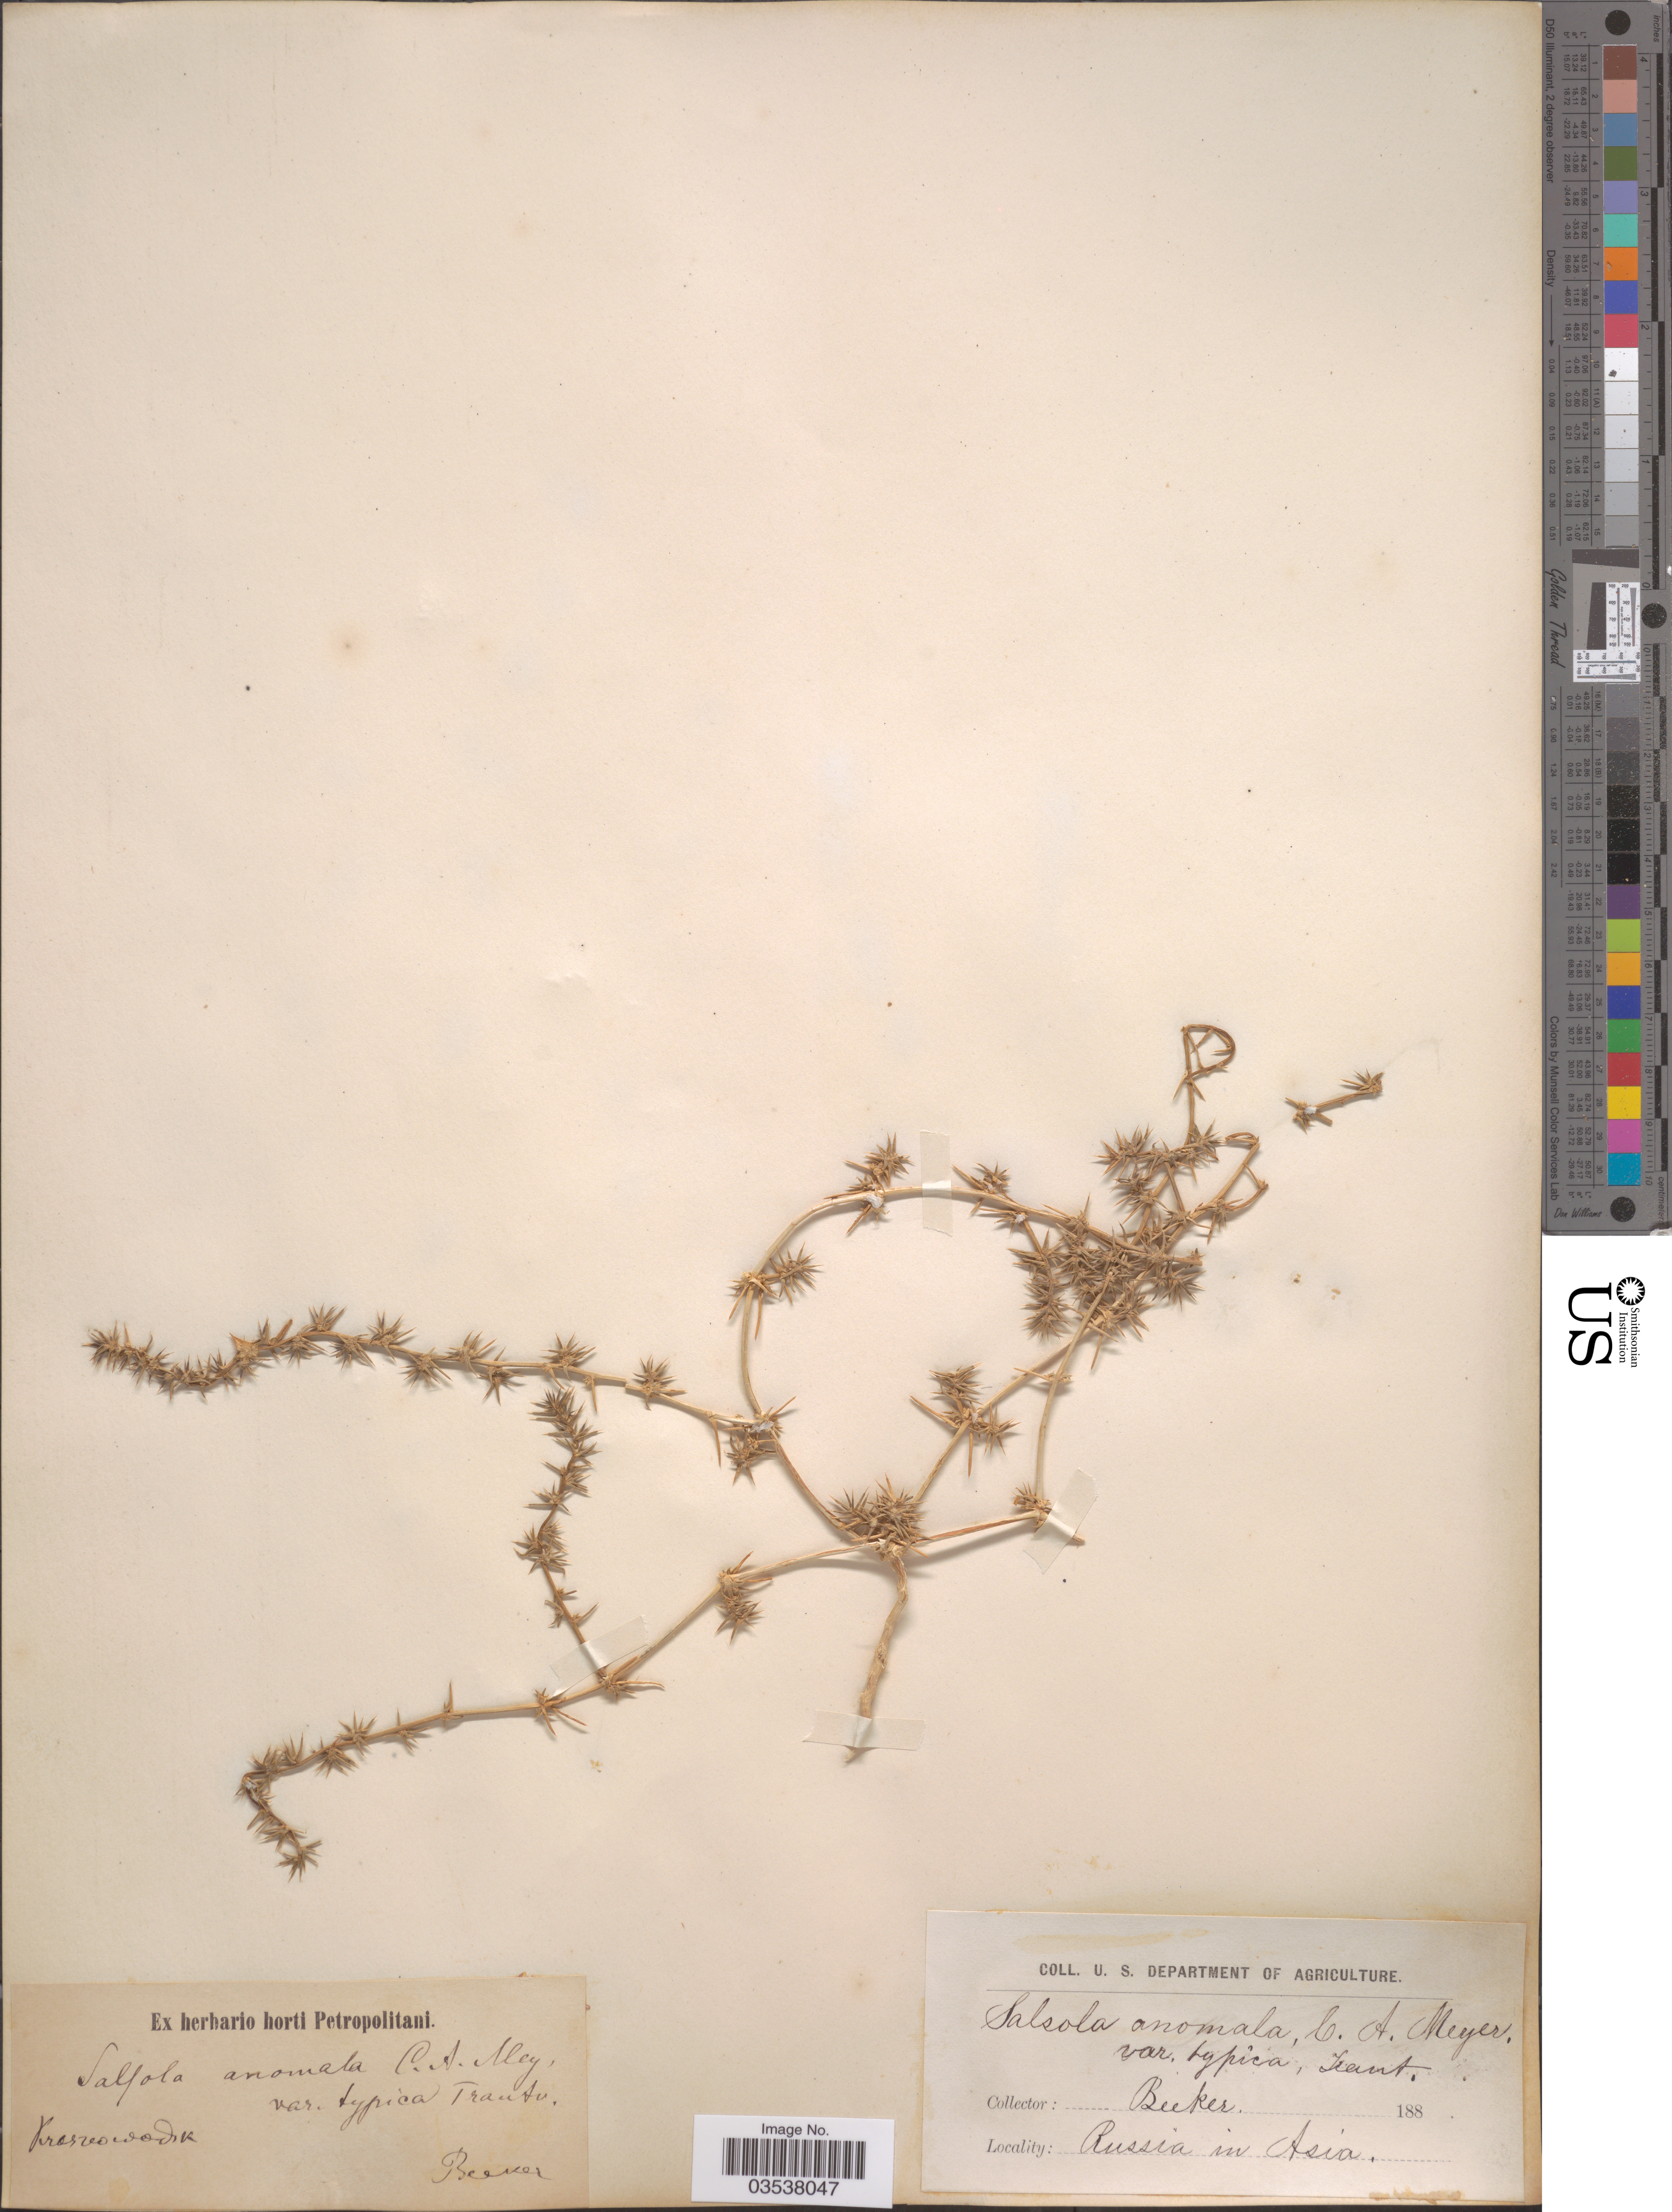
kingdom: Plantae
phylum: Tracheophyta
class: Magnoliopsida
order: Caryophyllales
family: Amaranthaceae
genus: Horaninovia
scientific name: Horaninovia anomala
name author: (C.A. Mey.) Moq.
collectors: -. Becker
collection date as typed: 188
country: Turkmenistan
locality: Krasnowodsk. Russia in Asia.